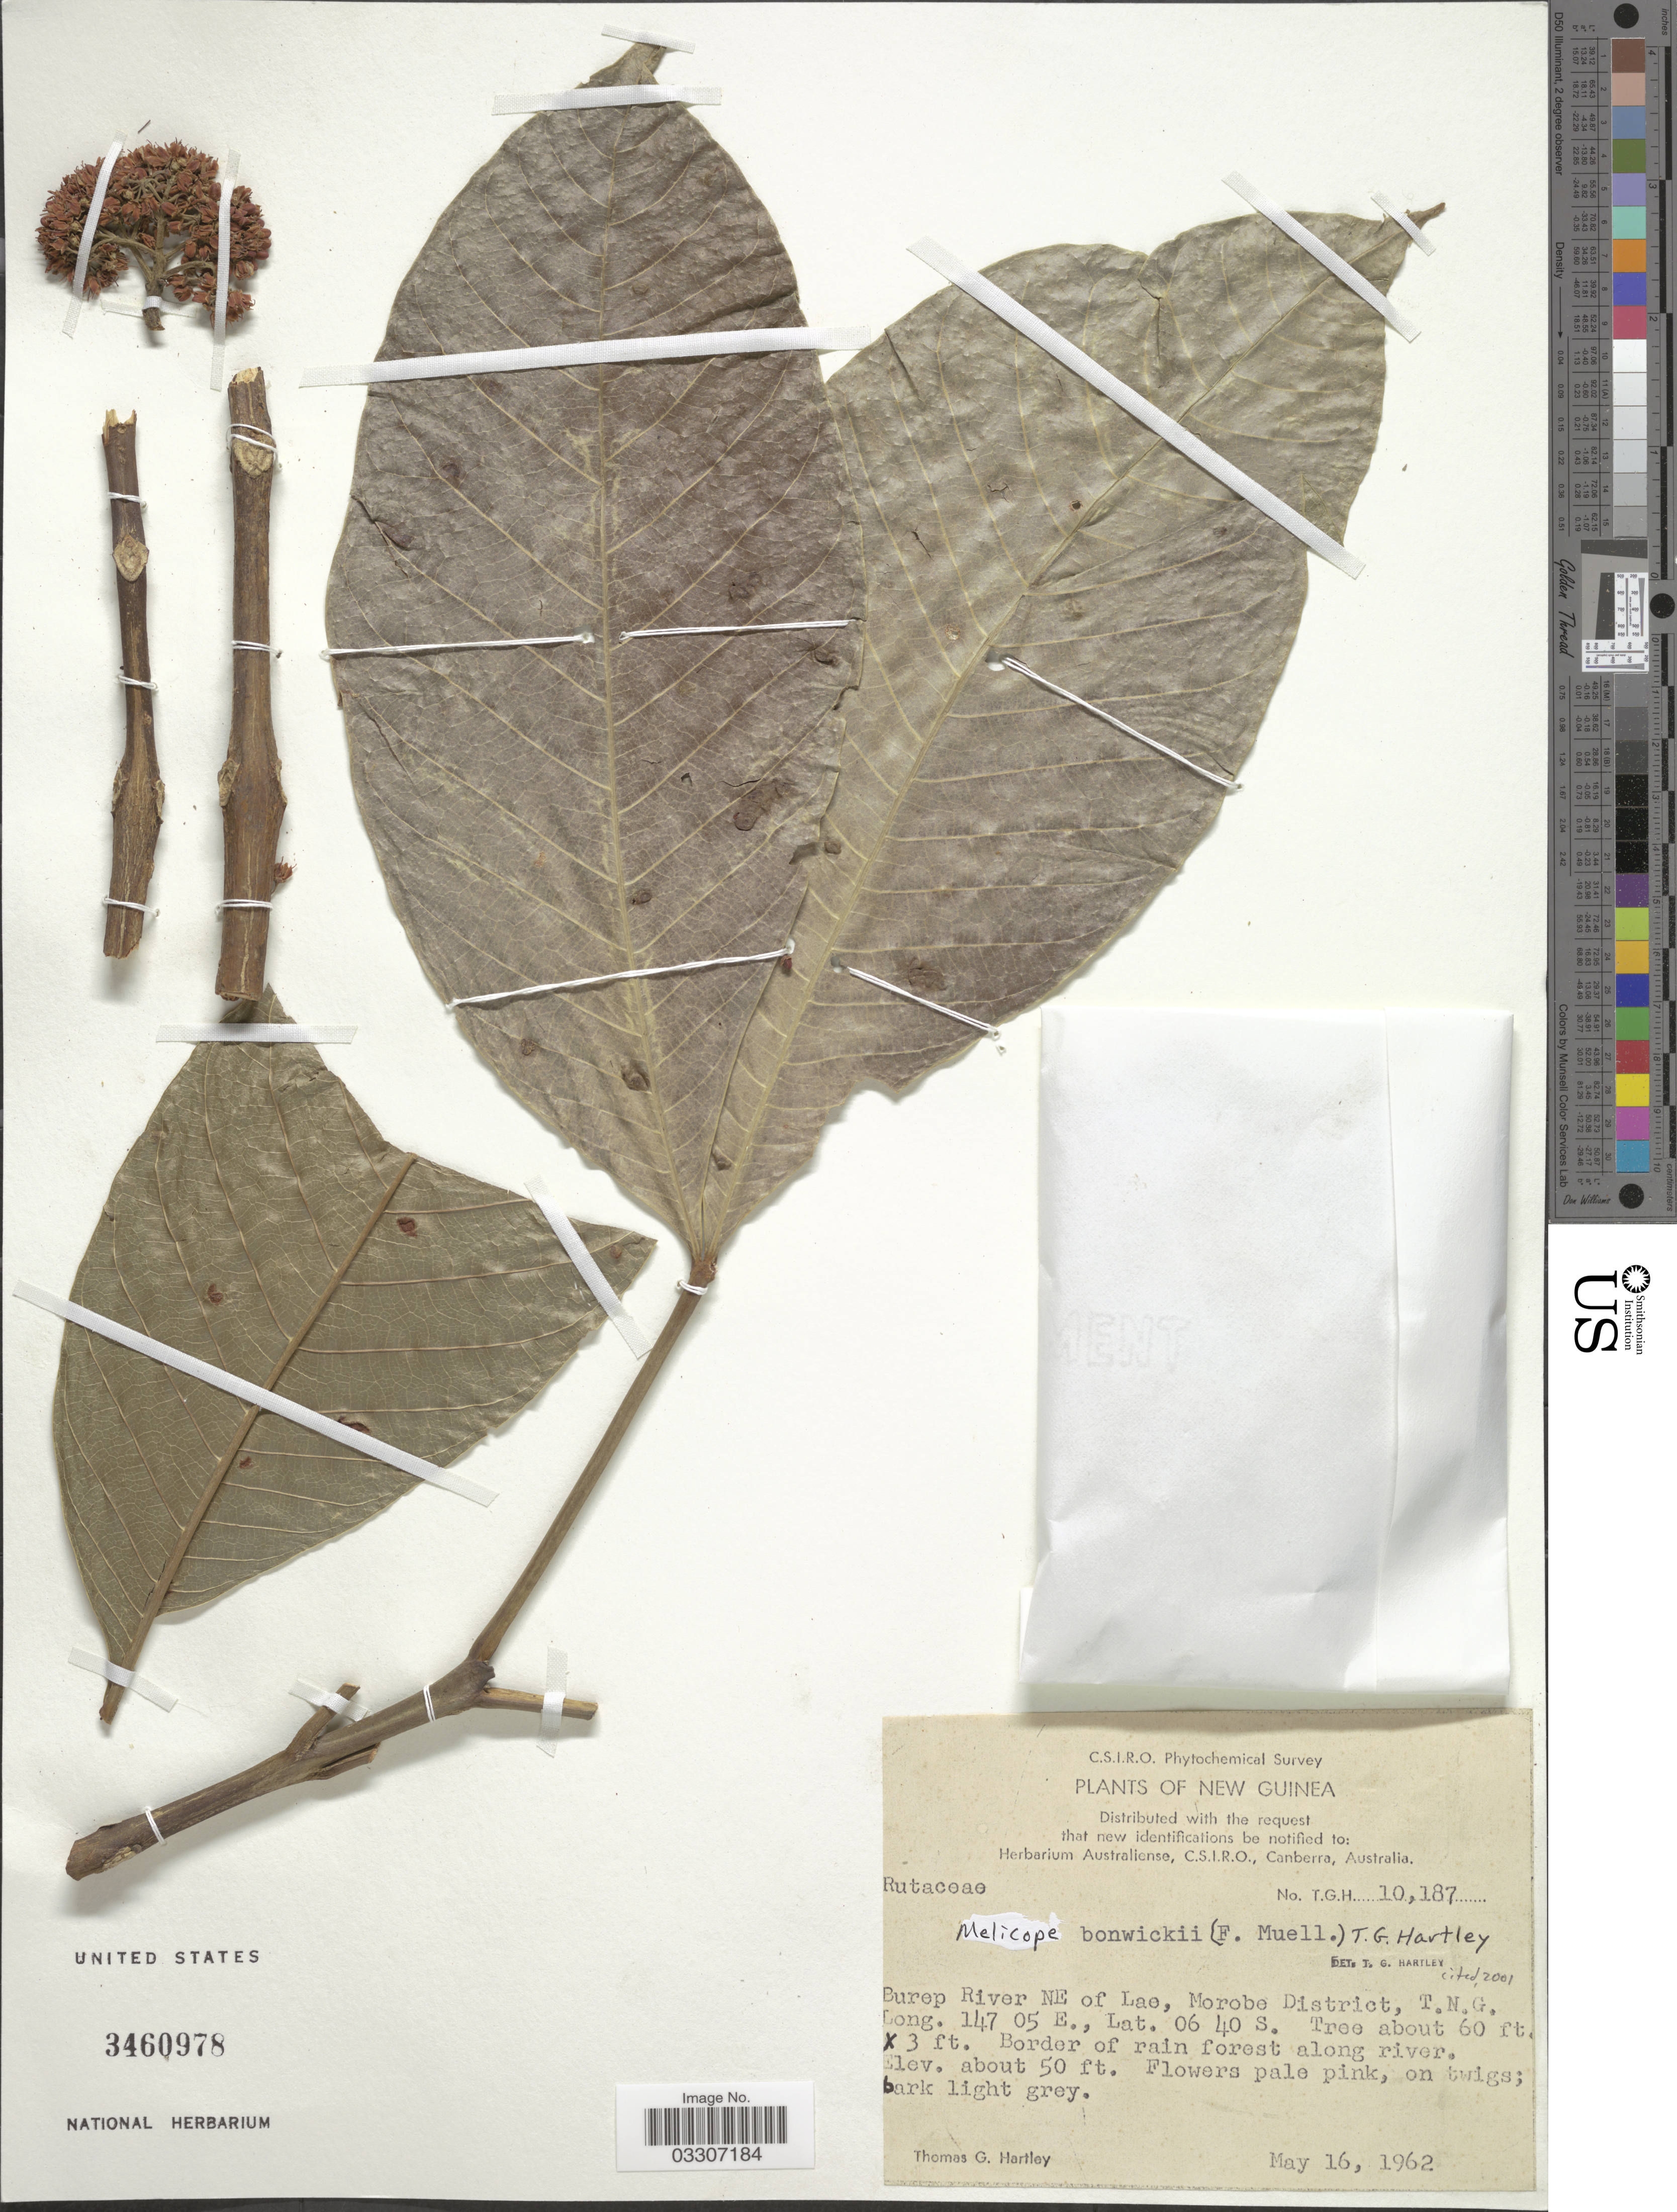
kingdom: Plantae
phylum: Tracheophyta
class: Magnoliopsida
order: Sapindales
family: Rutaceae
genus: Melicope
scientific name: Melicope bonwickii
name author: (F. Muell.) T.G. Hartley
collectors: T. G. Hartley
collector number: T.G.H. 10187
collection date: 1962-05-16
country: Papua New Guinea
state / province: Morobe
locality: New Guinea. Burep River NE of Lae, Morobe District, T.N.G.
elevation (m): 15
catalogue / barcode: US 3460978